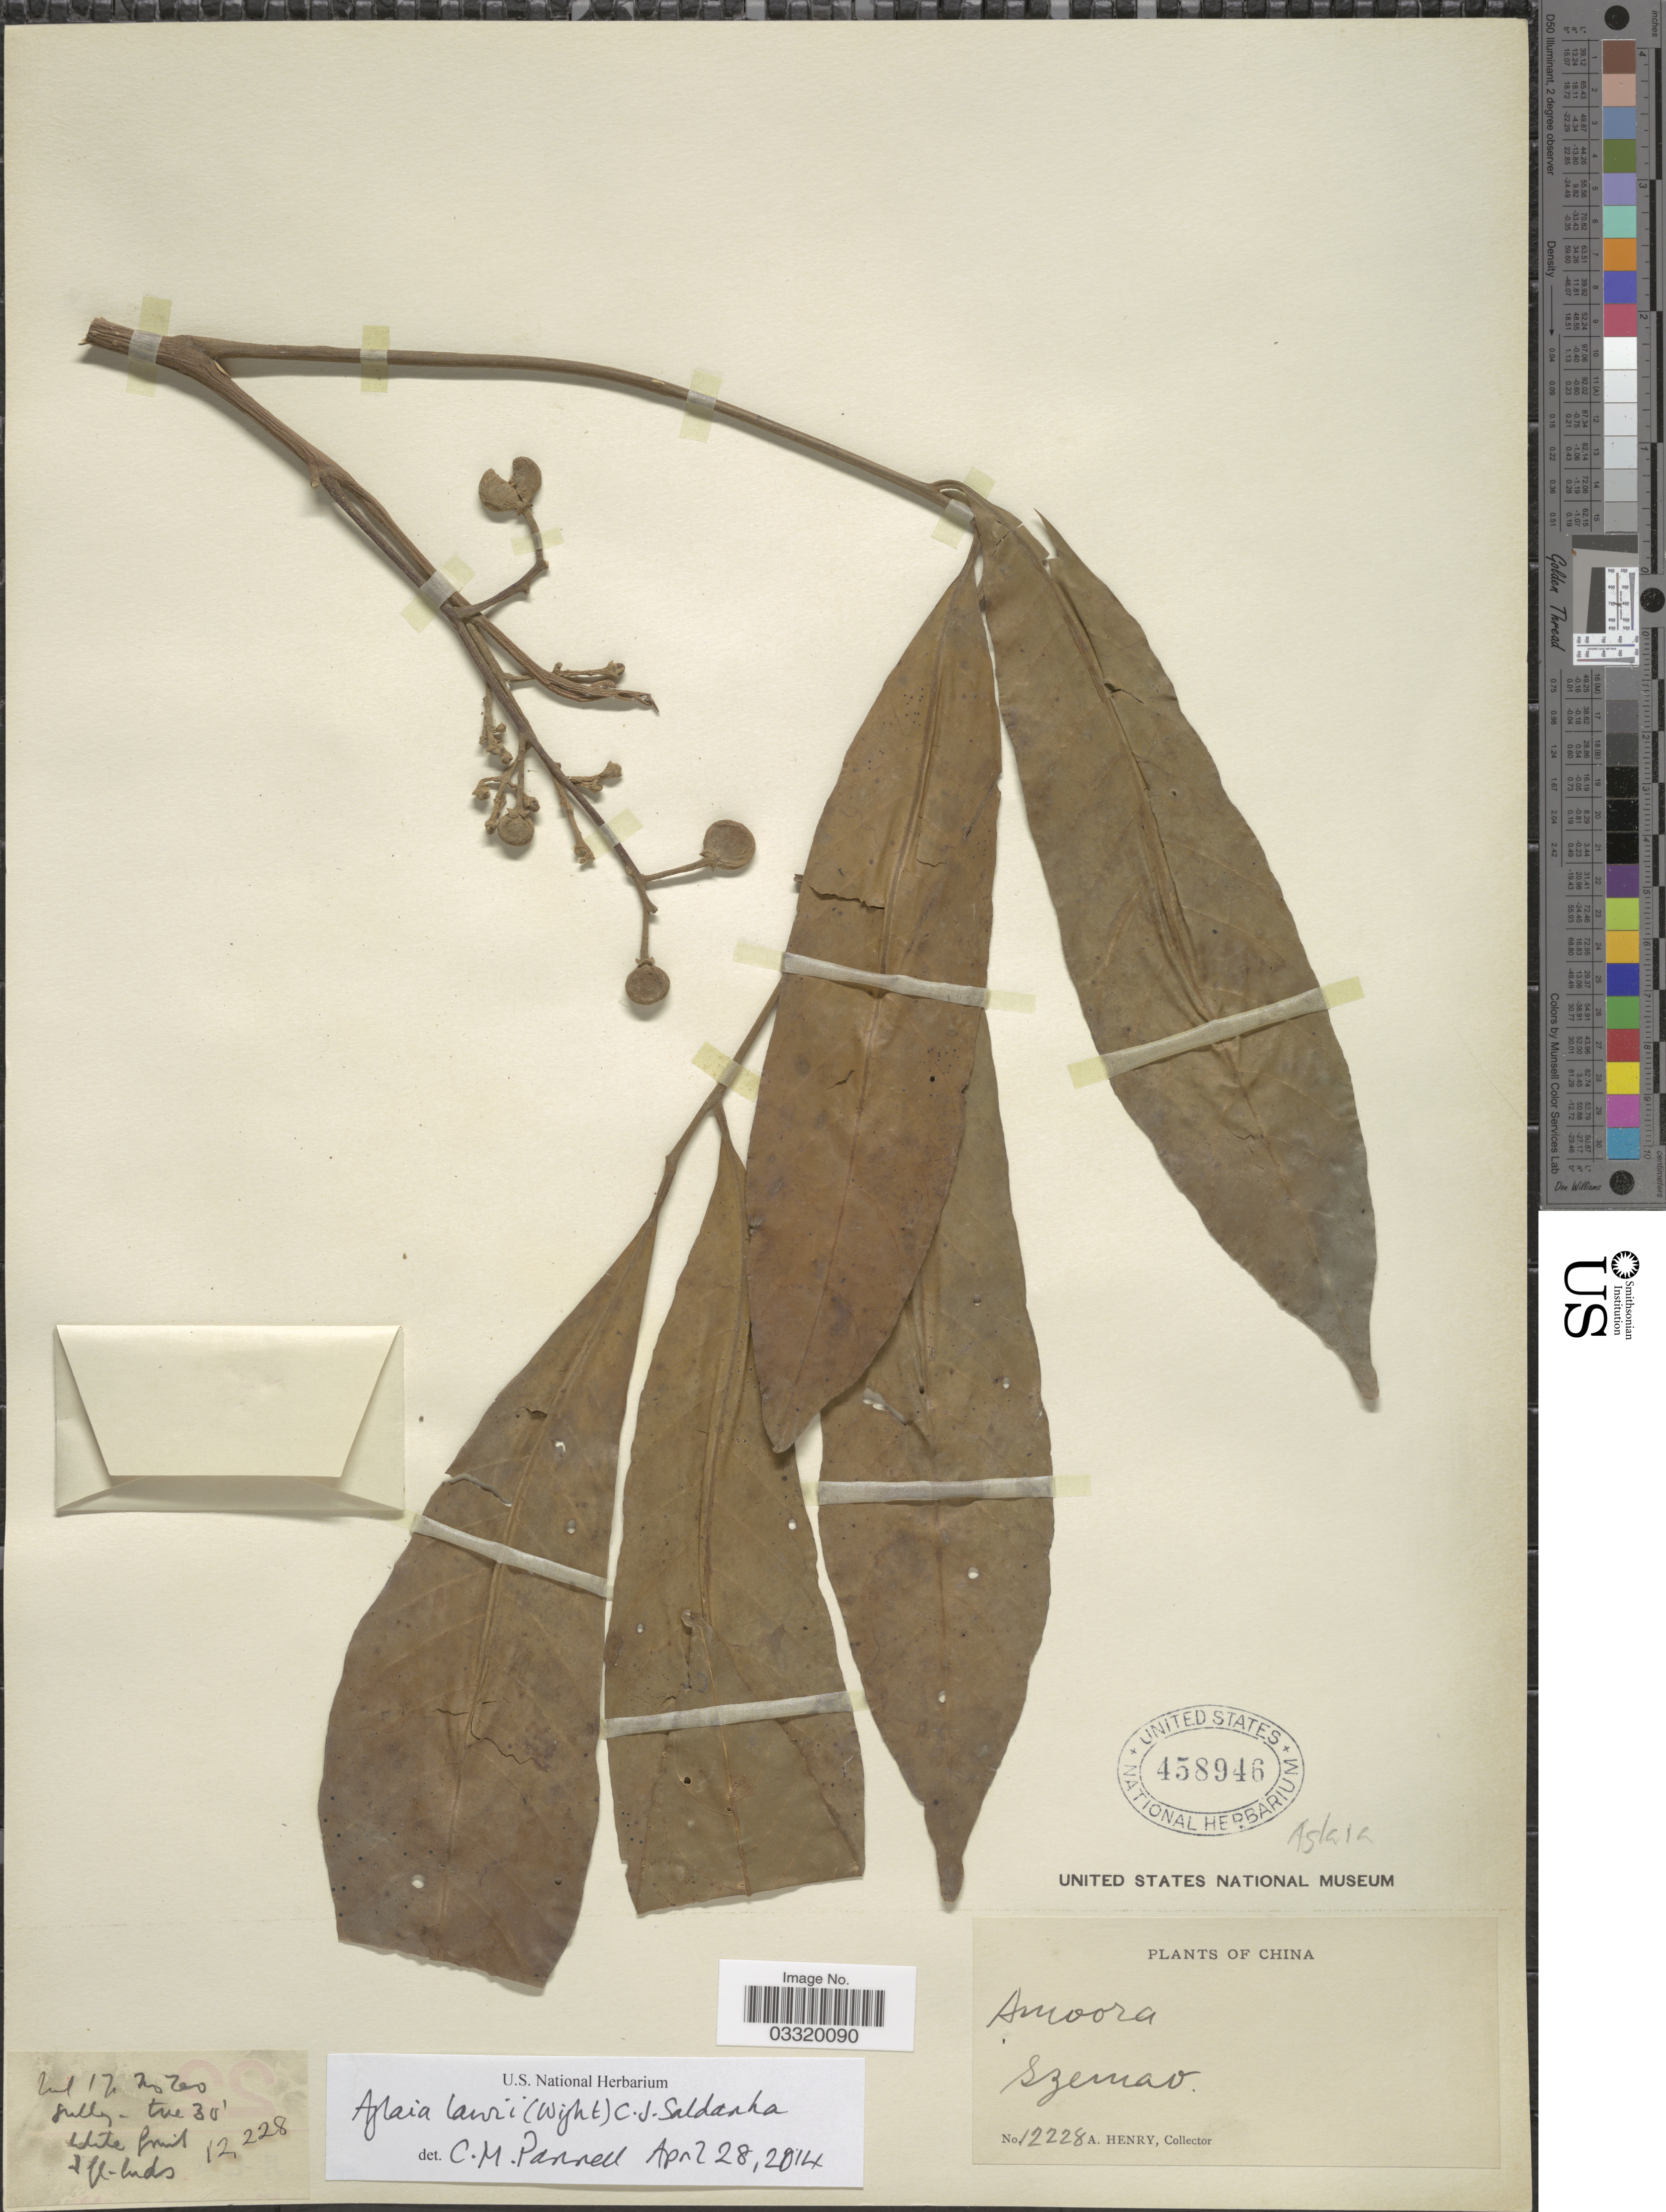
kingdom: Plantae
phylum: Tracheophyta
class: Magnoliopsida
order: Sapindales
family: Meliaceae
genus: Aglaia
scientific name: Aglaia lawii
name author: (Wight) C.J. Saldanha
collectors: A. Henry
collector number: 12228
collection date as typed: Transcribed d/m/y: /7/17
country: China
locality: Szemao.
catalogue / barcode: US 458946